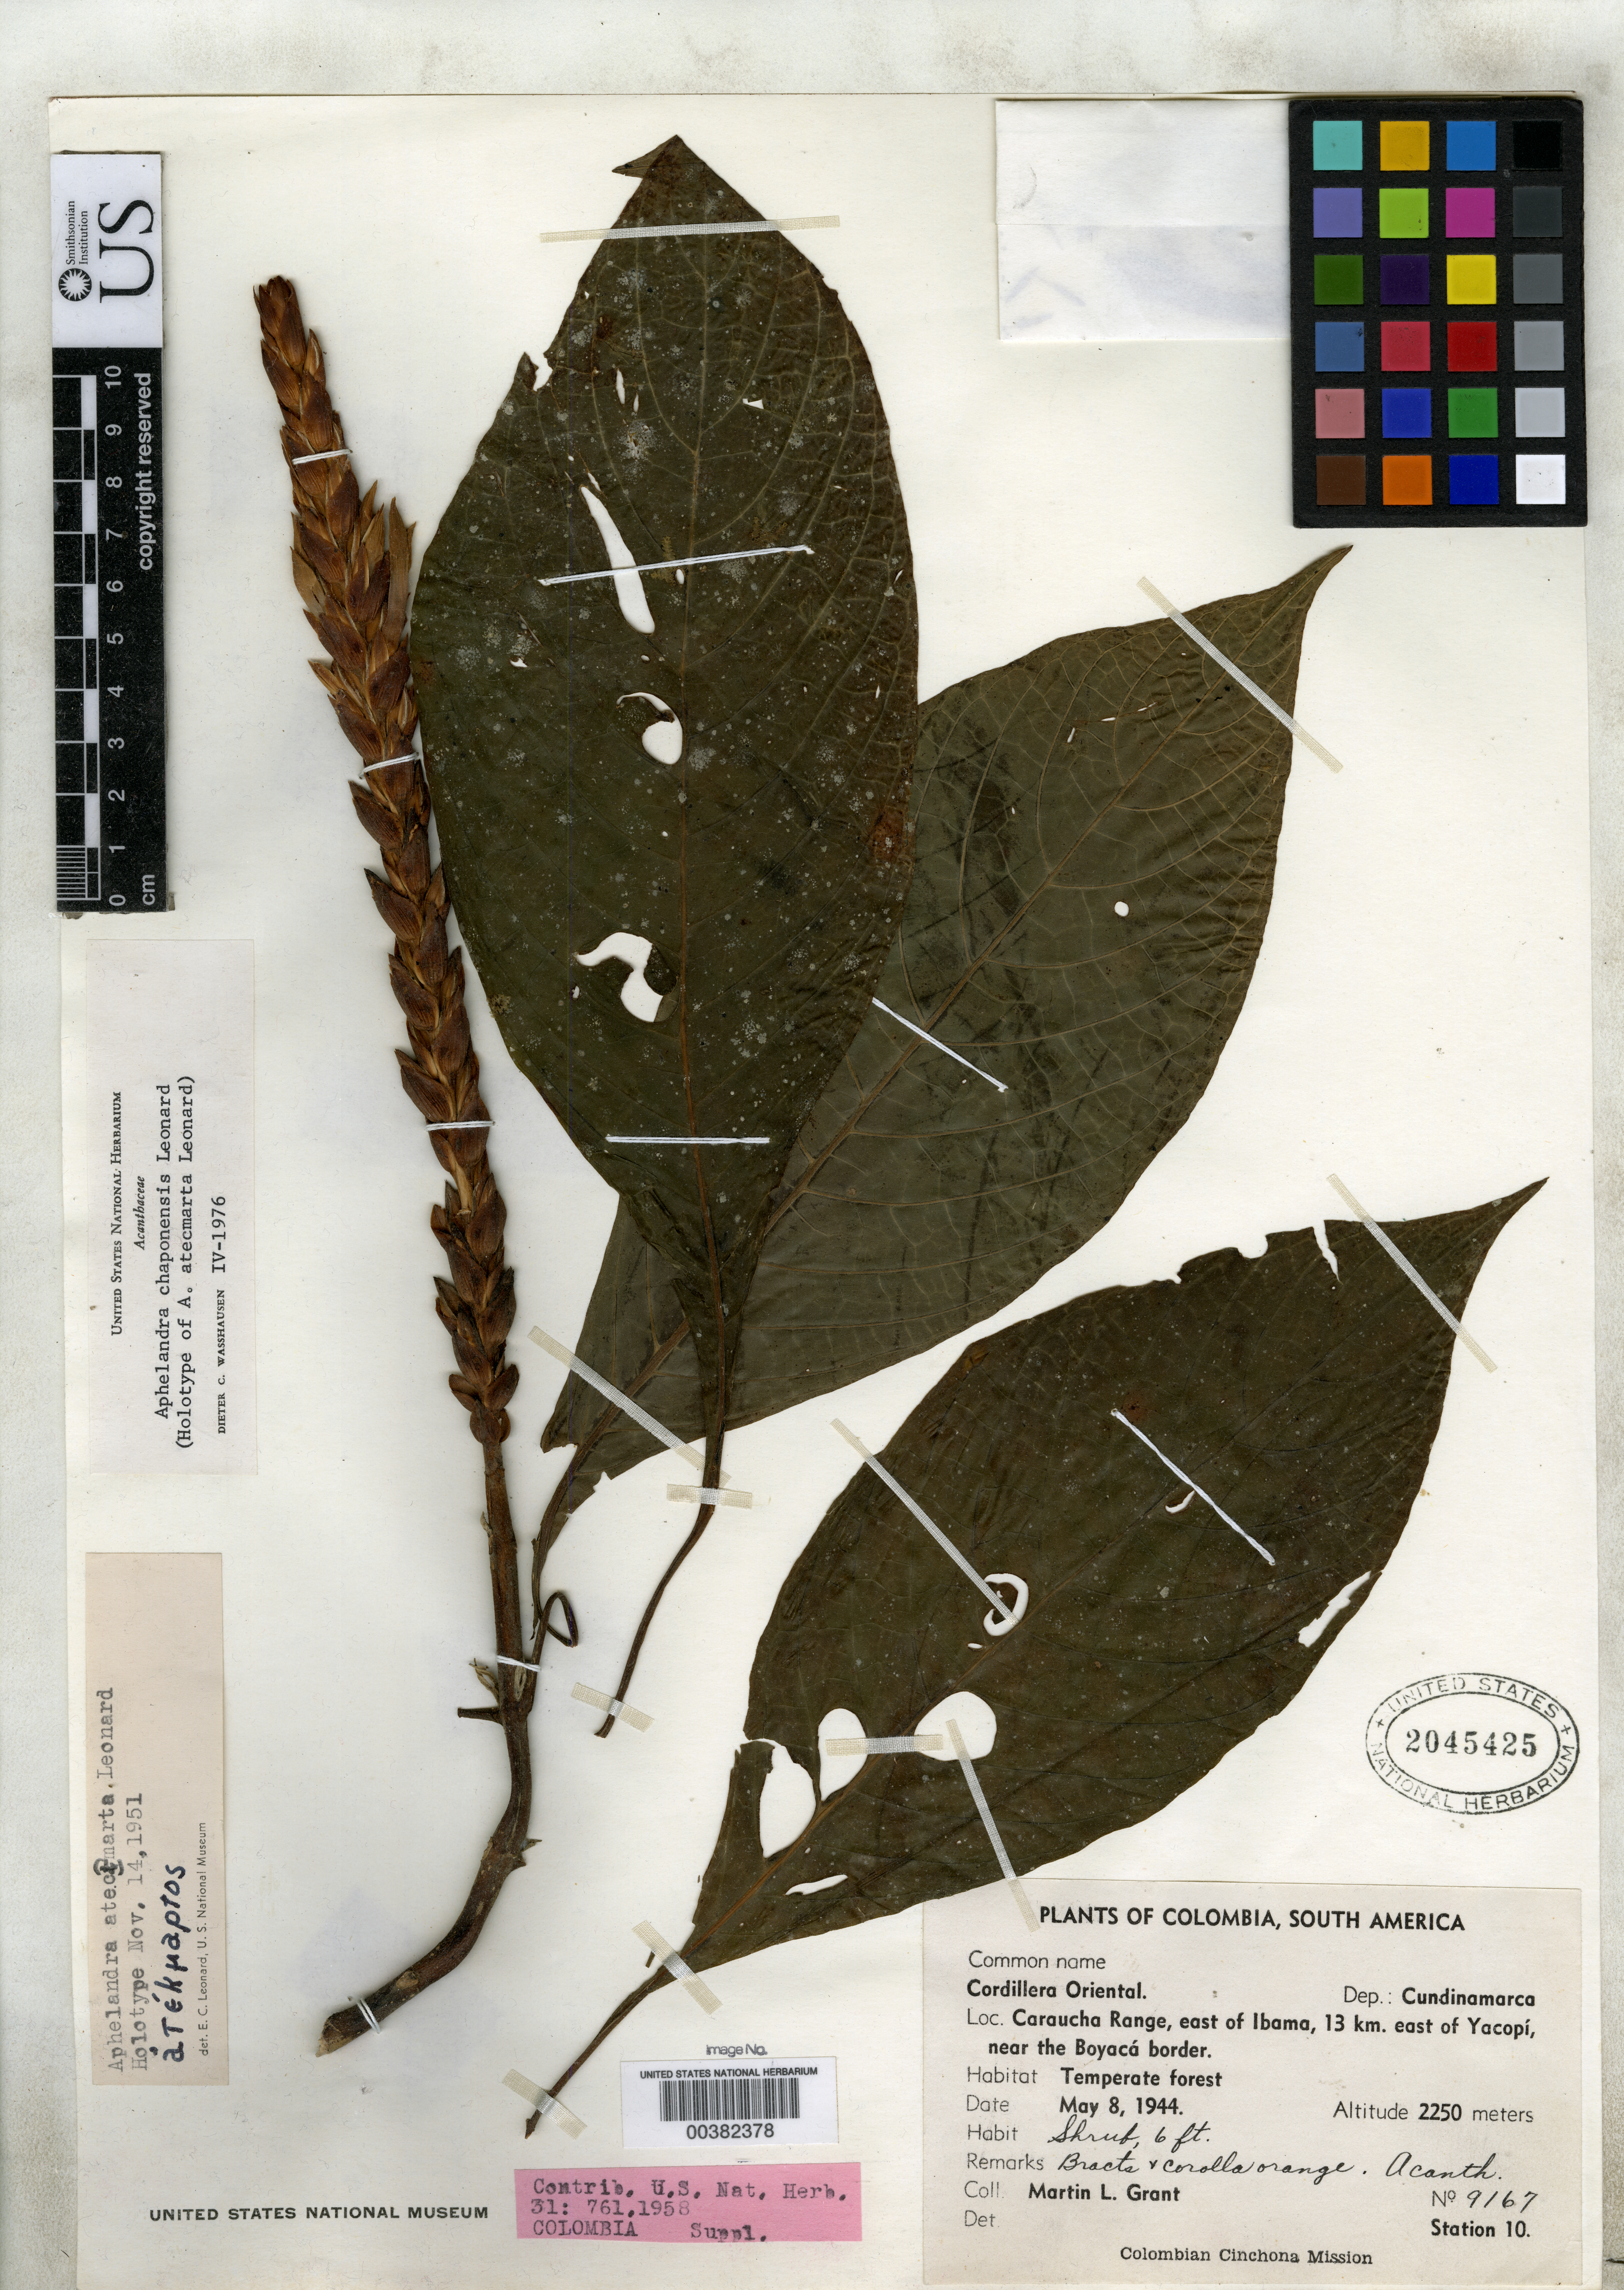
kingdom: Plantae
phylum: Tracheophyta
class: Magnoliopsida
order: Lamiales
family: Acanthaceae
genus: Aphelandra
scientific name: Aphelandra atectmarta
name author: Leonard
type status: Holotype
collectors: M. L. Grant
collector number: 9167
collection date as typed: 08 May 1944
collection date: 1944-05-08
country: Colombia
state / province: Cundinamarca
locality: Cordillera Oriental. Carauche Range, east of Ibama, 13 km east of Yacopí, neaer the Boyacá border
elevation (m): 2250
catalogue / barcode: US 2045425